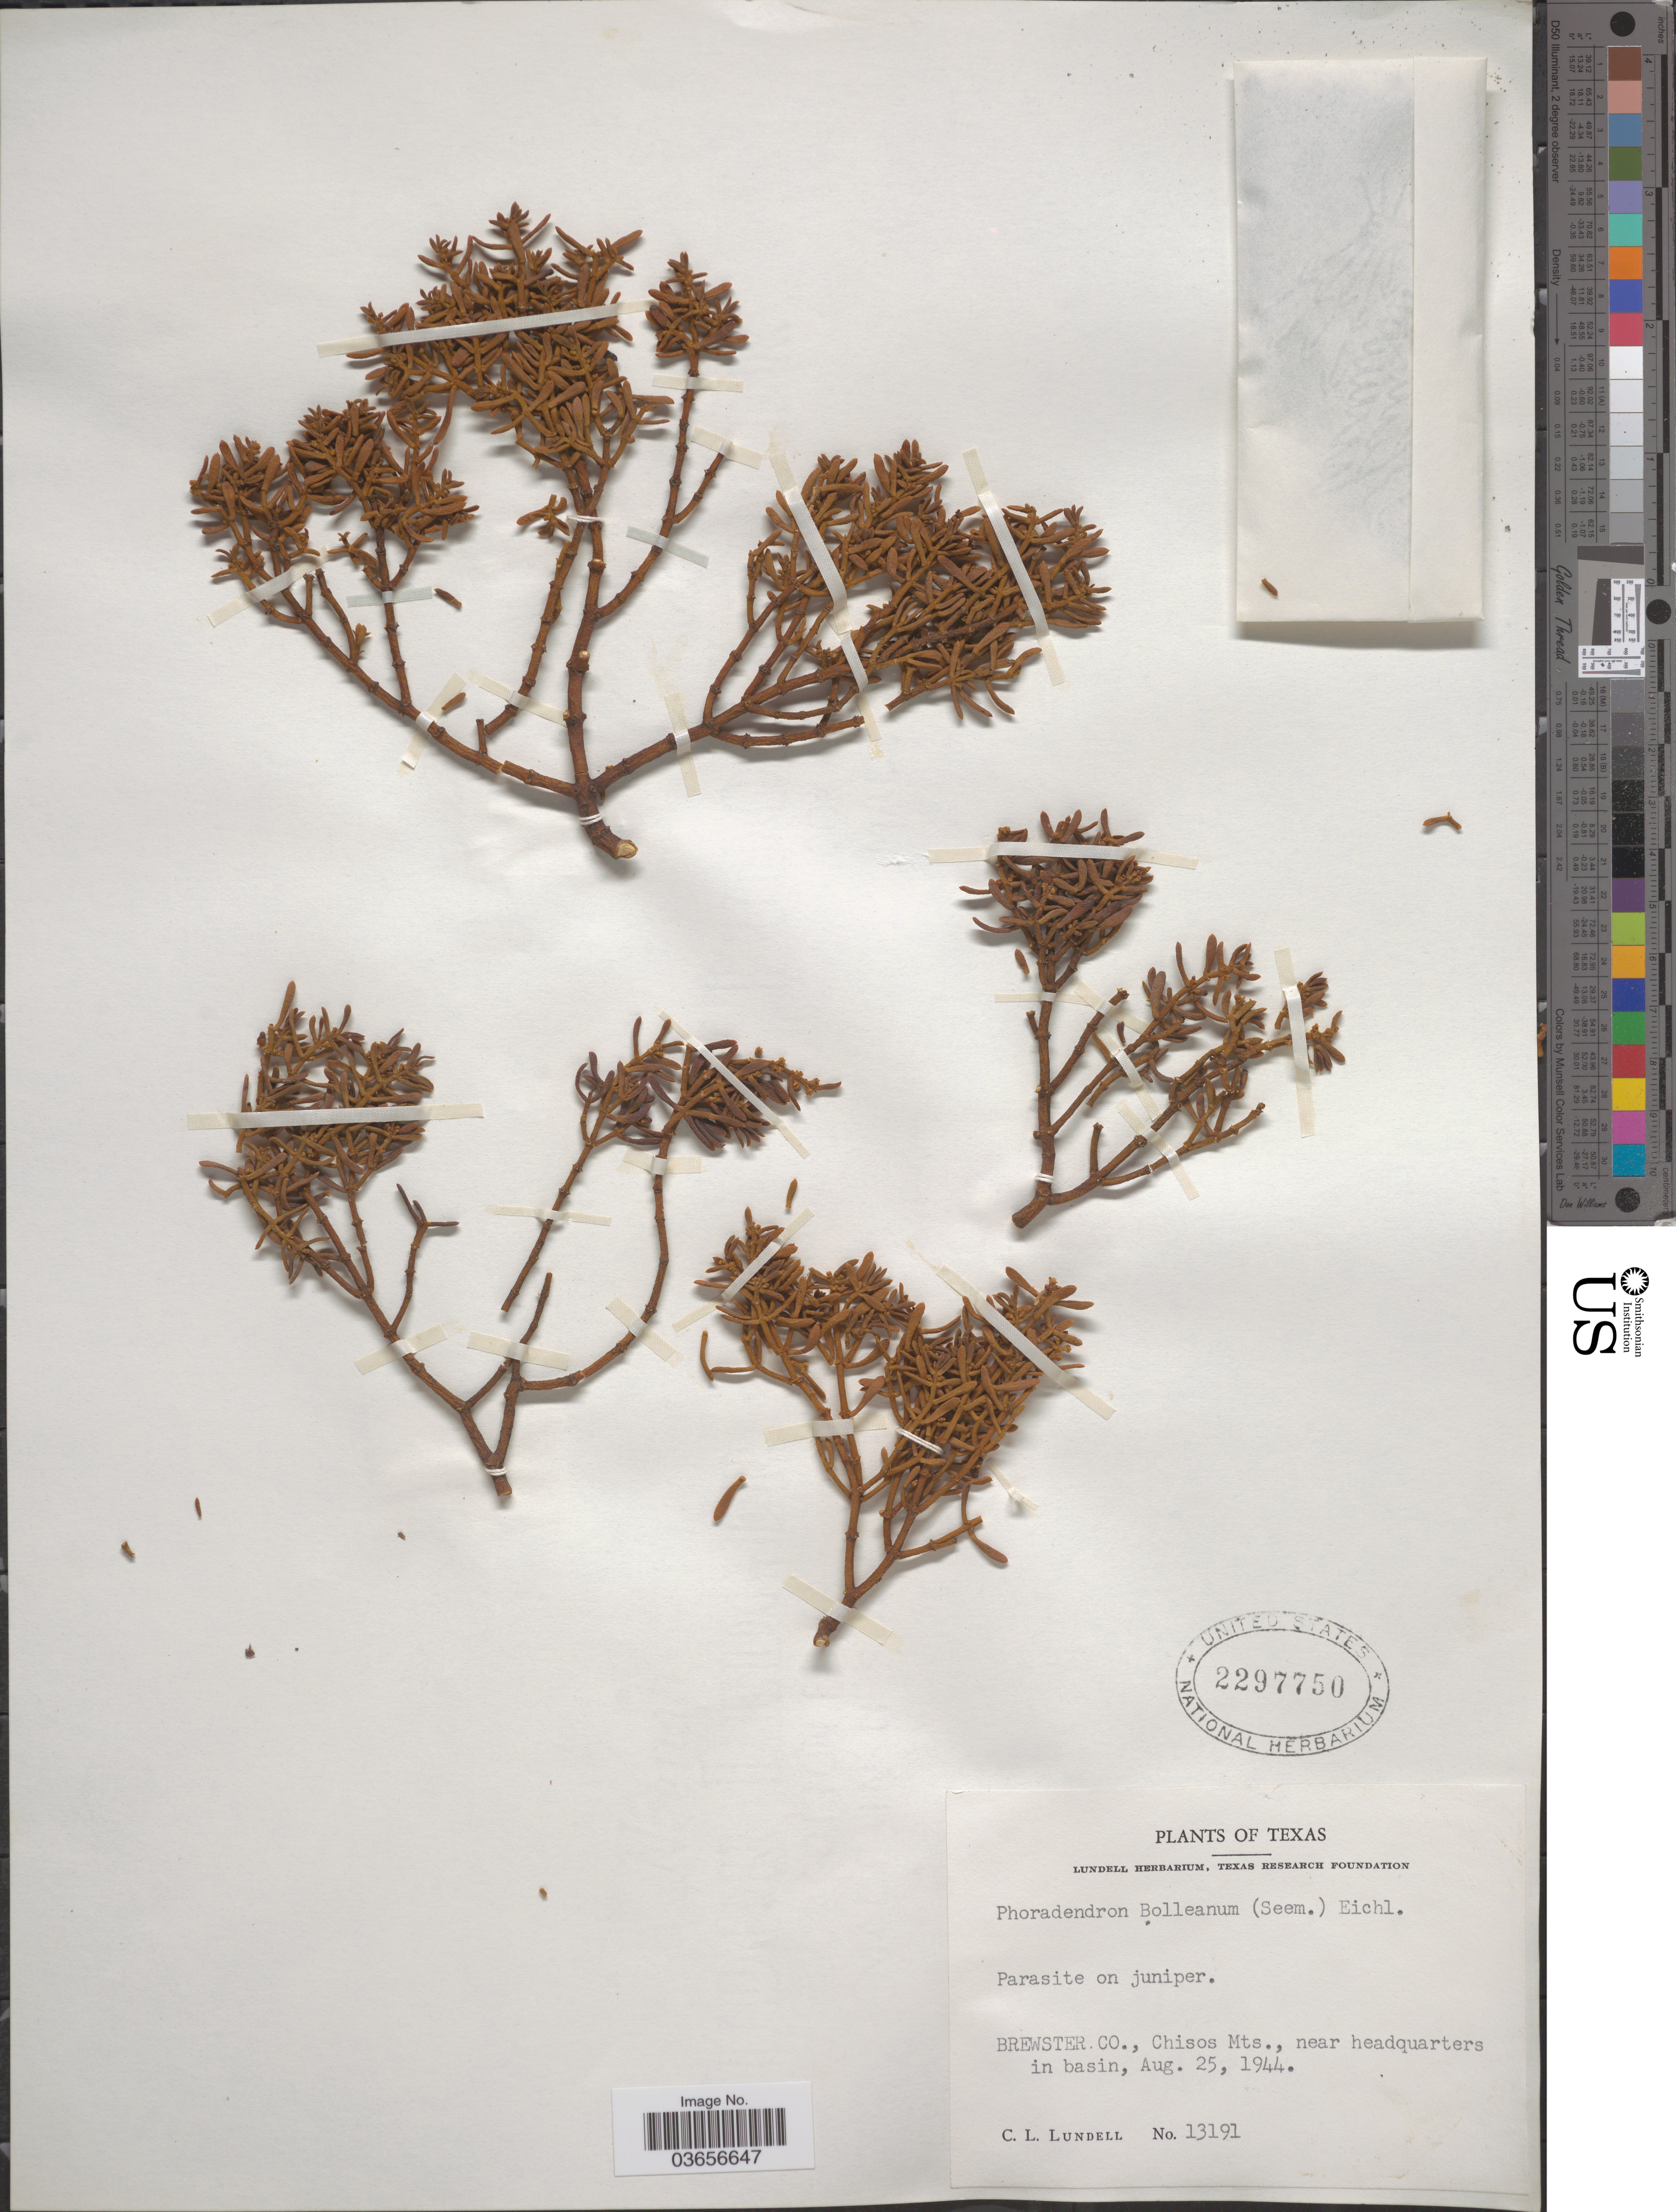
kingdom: Plantae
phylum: Tracheophyta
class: Magnoliopsida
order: Santalales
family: Viscaceae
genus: Phoradendron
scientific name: Phoradendron bolleanum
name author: (Seem.) Eichler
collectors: C. L. Lundell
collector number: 13191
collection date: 1944-08-25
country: United States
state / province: Texas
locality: Brewster Co., Chisos Mts., near headquarters in basin.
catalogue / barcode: US 2297750